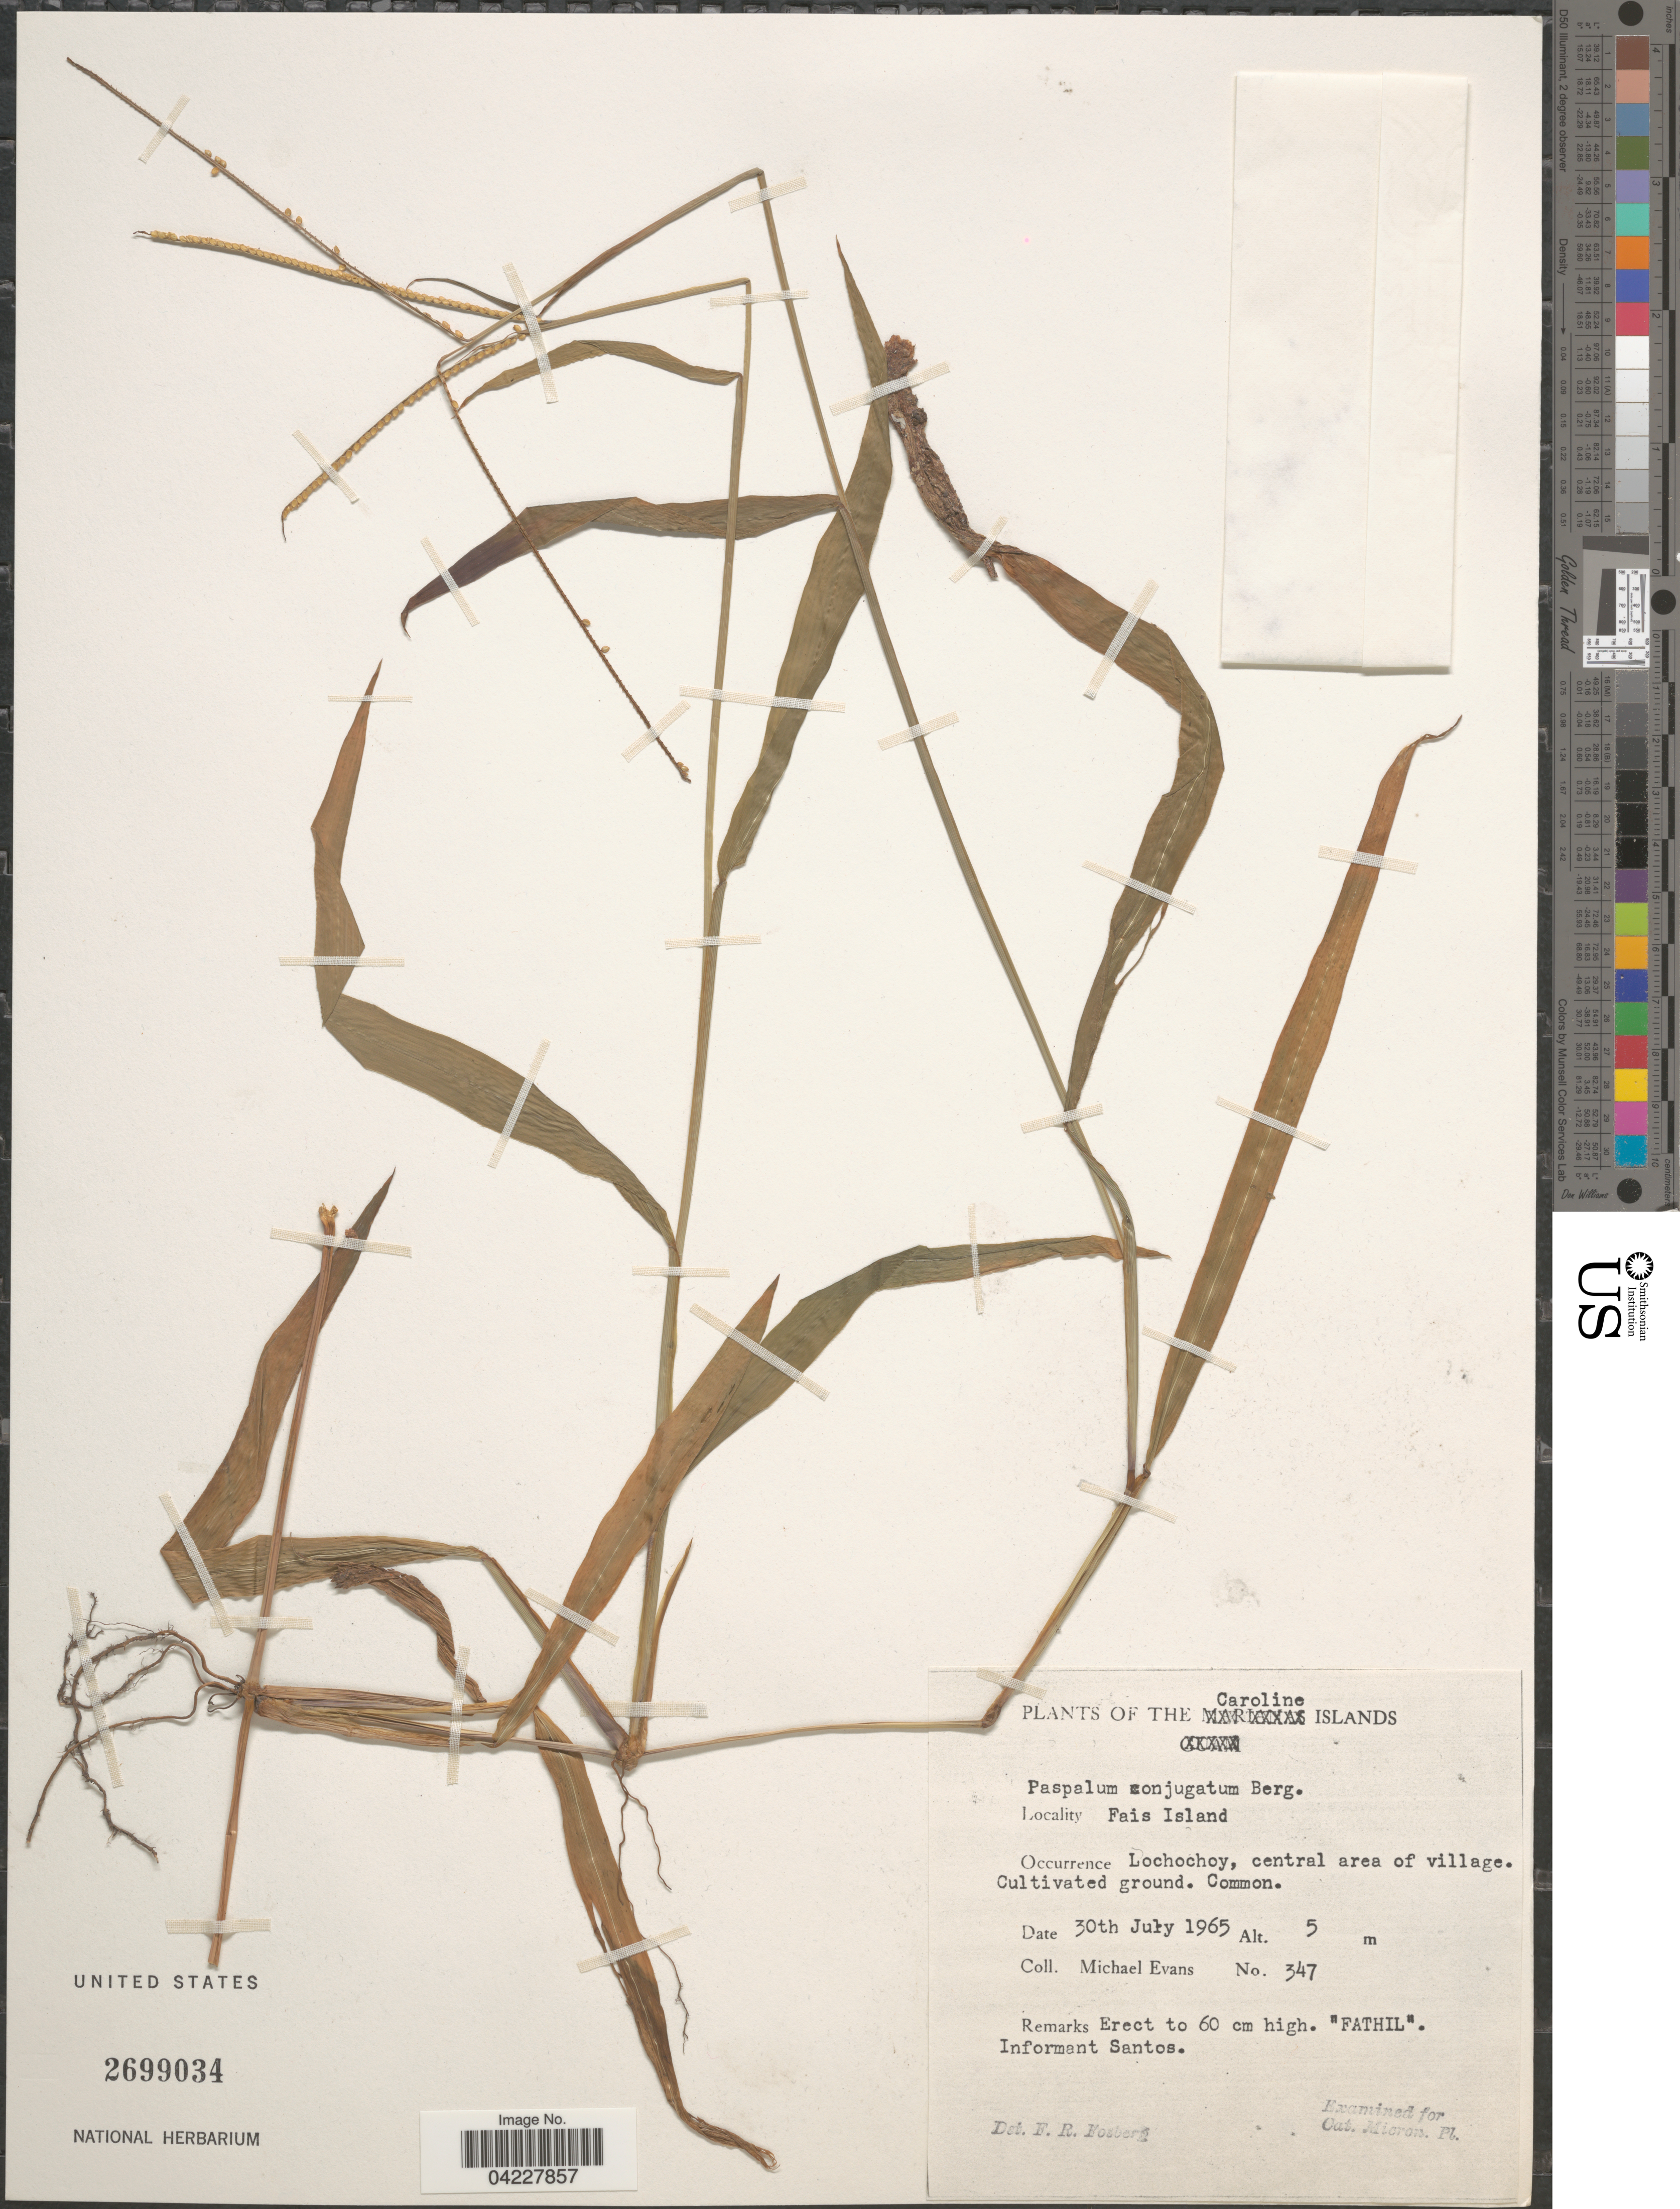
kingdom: Plantae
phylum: Tracheophyta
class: Liliopsida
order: Poales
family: Poaceae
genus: Paspalum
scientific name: Paspalum conjugatum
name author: P.J. Bergius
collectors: M. Evans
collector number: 347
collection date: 1965-07-30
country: Micronesia, Federated States of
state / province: Yap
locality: The Caroline Islands. Fais Island. Lochochoy, central area of village. Cultivated ground.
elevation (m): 5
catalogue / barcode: US 2699034